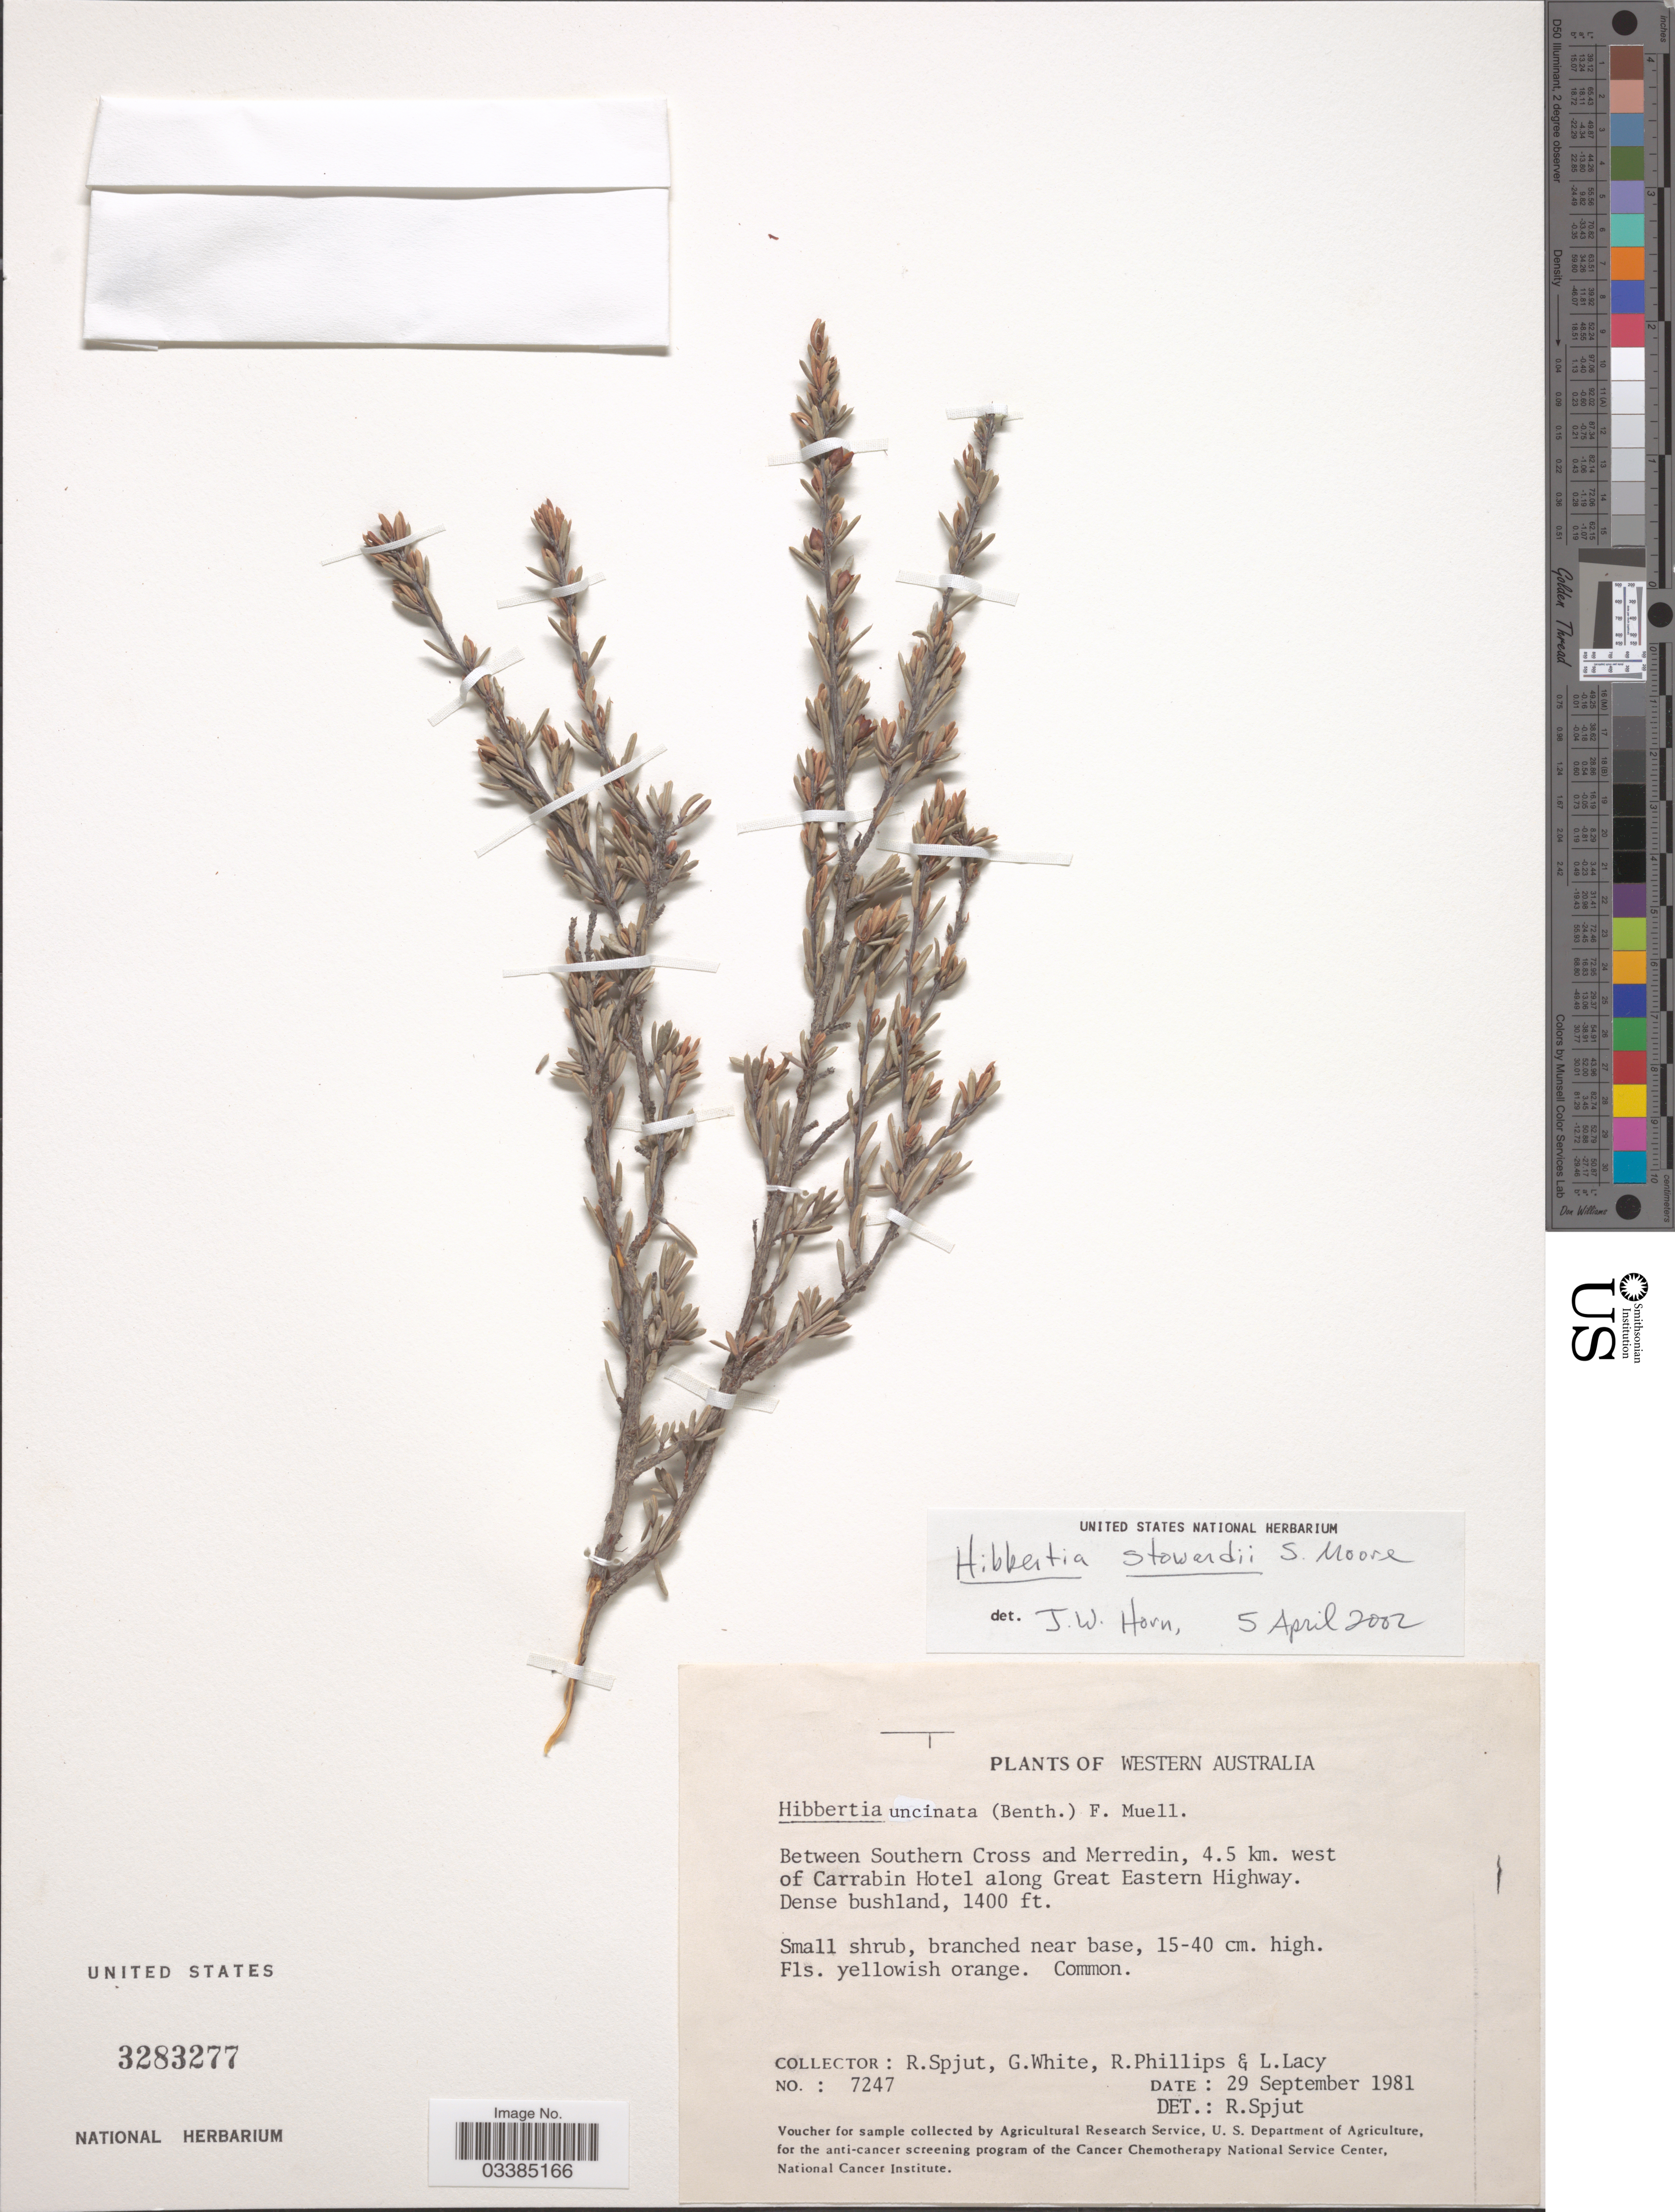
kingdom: Plantae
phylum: Tracheophyta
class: Magnoliopsida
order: Dilleniales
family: Dilleniaceae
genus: Hibbertia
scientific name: Hibbertia stowardii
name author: S. Moore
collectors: R. Spjut, G. White, R. Phillips & L. Lacy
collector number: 7247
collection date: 1981-09-29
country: Australia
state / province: Western Australia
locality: Between Southern Cross and Merredin, 4.5 km. west of Carrabin Hotel along Great Eastern Highway.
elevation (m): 427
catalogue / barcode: US 3283277